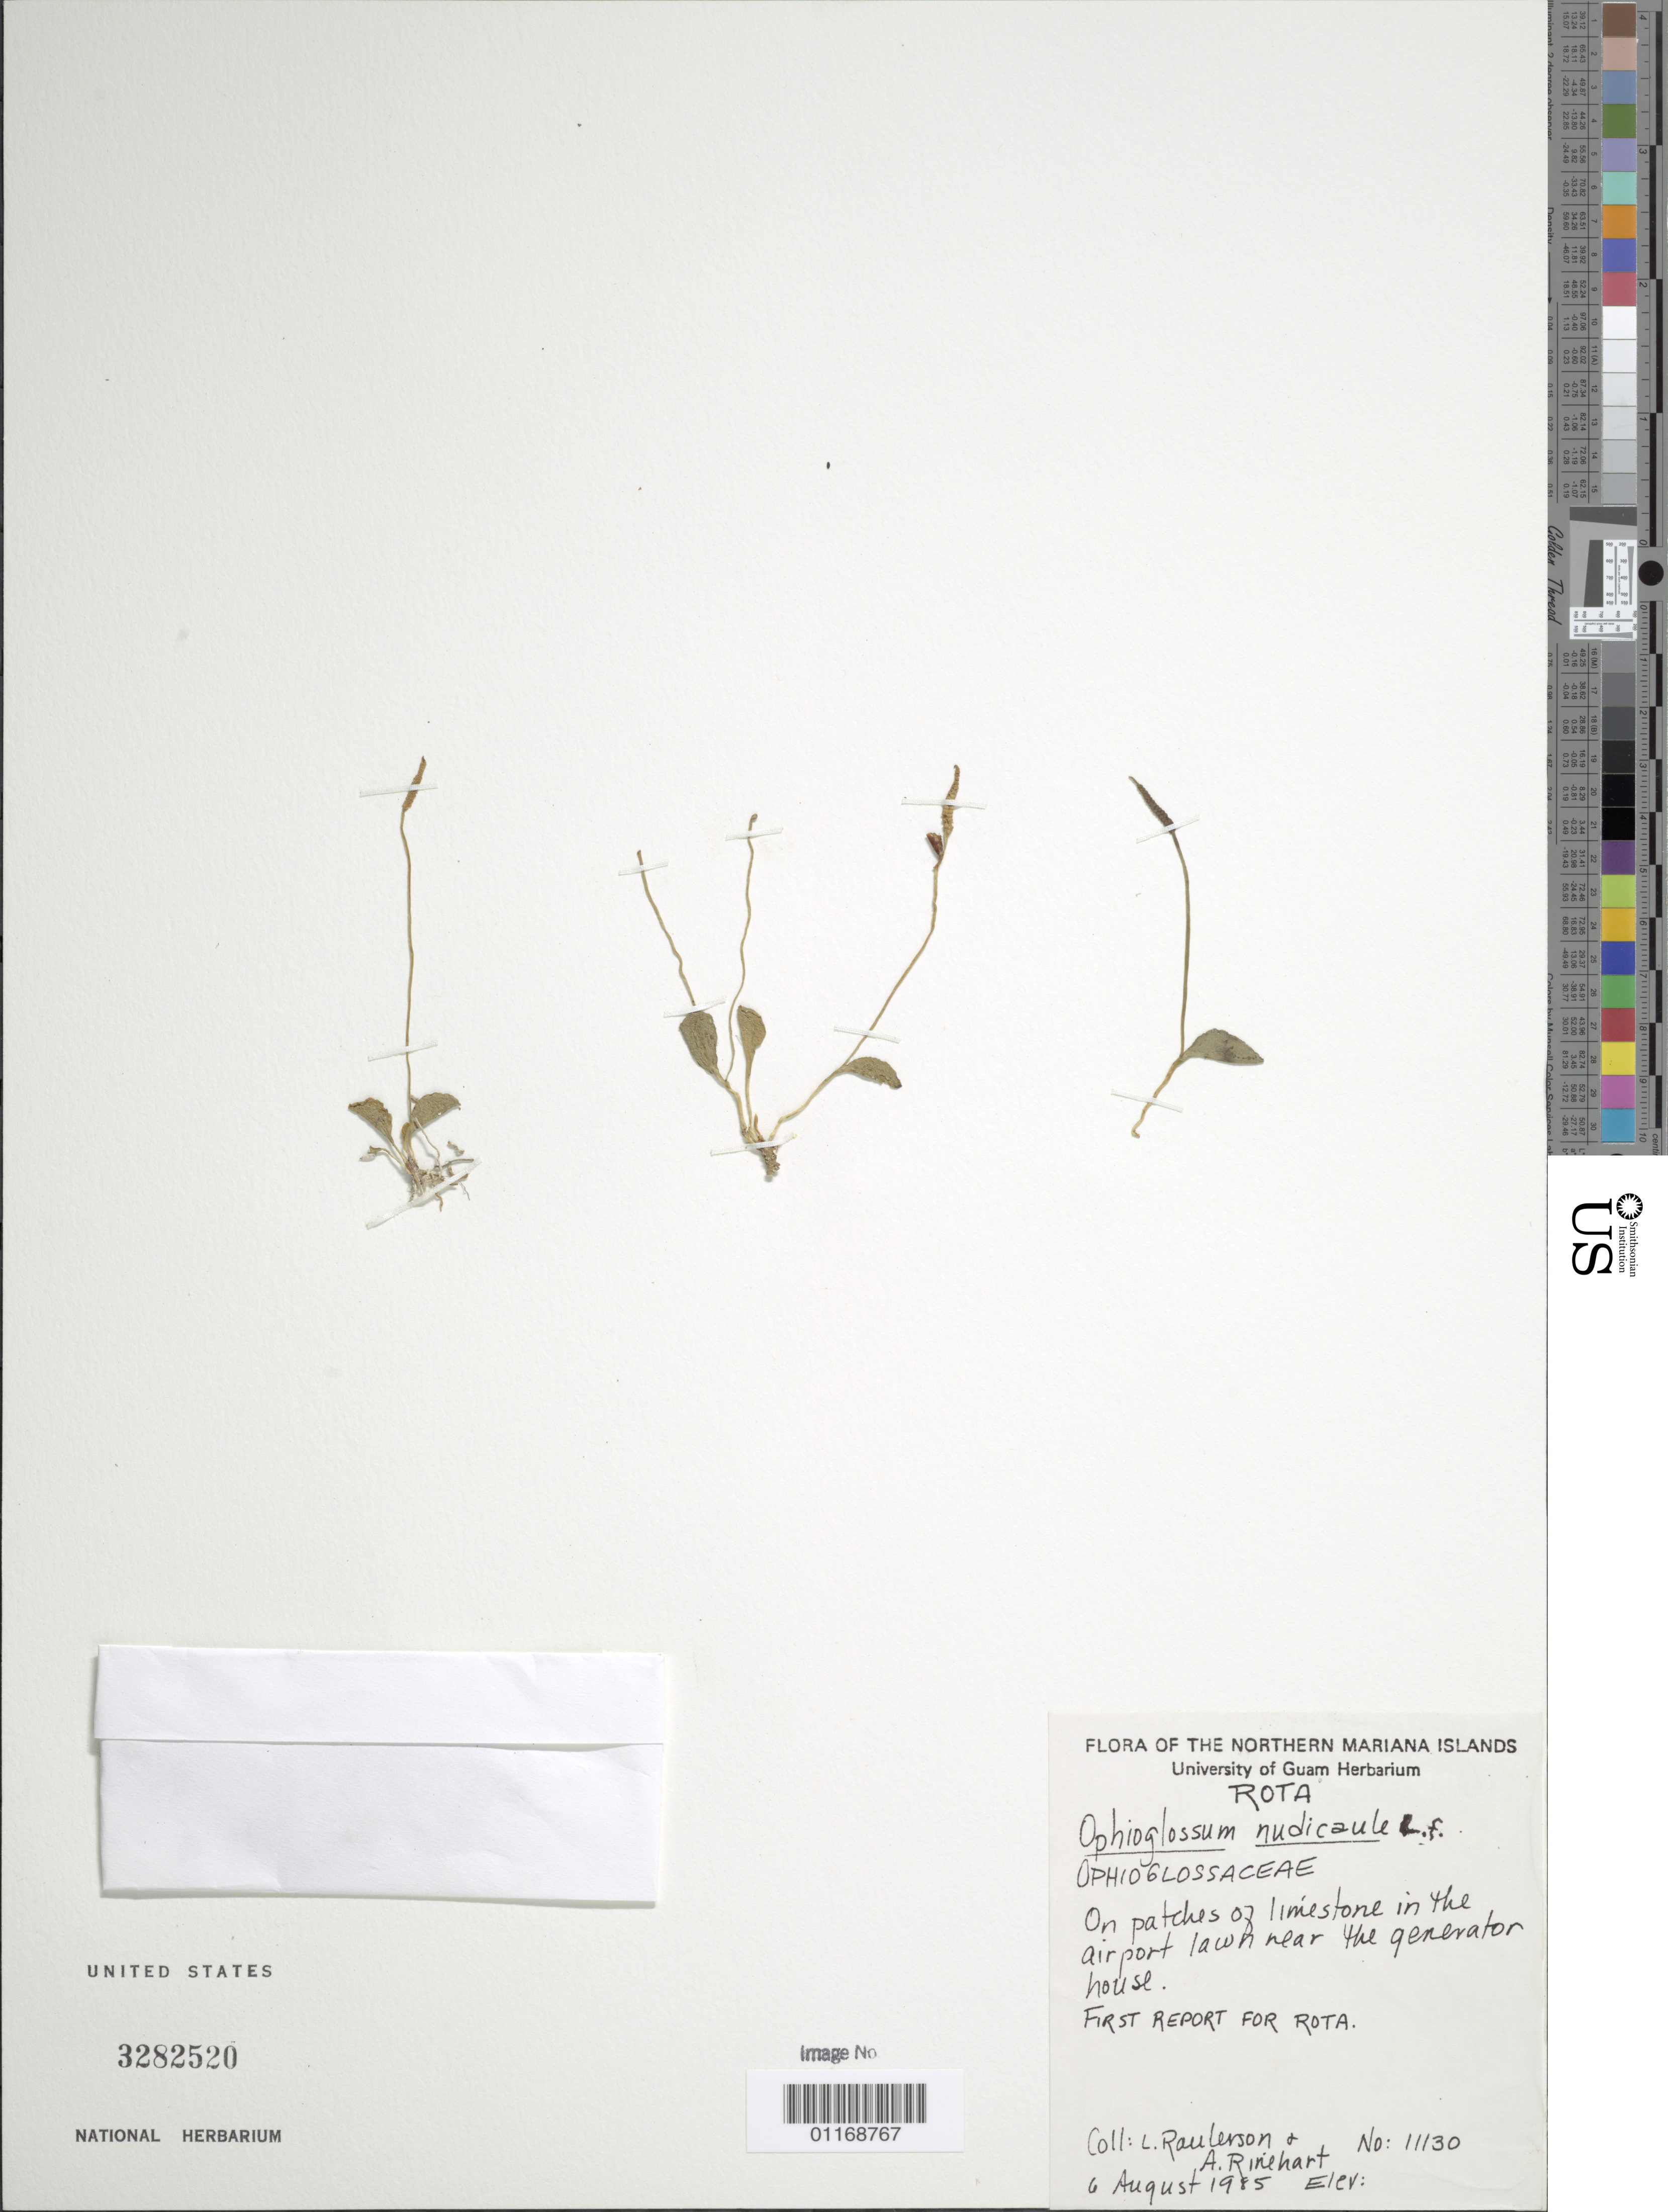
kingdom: Plantae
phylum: Tracheophyta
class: Polypodiopsida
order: Ophioglossales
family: Ophioglossaceae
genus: Ophioglossum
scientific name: Ophioglossum nudicaule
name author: L. f.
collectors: L. Raulerson & A. Rinehart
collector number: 11130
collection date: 1985-08-06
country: Northern Mariana Islands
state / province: Rota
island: Rota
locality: On patches of limestone in the airport lawn near the generator house.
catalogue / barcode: US 3282520